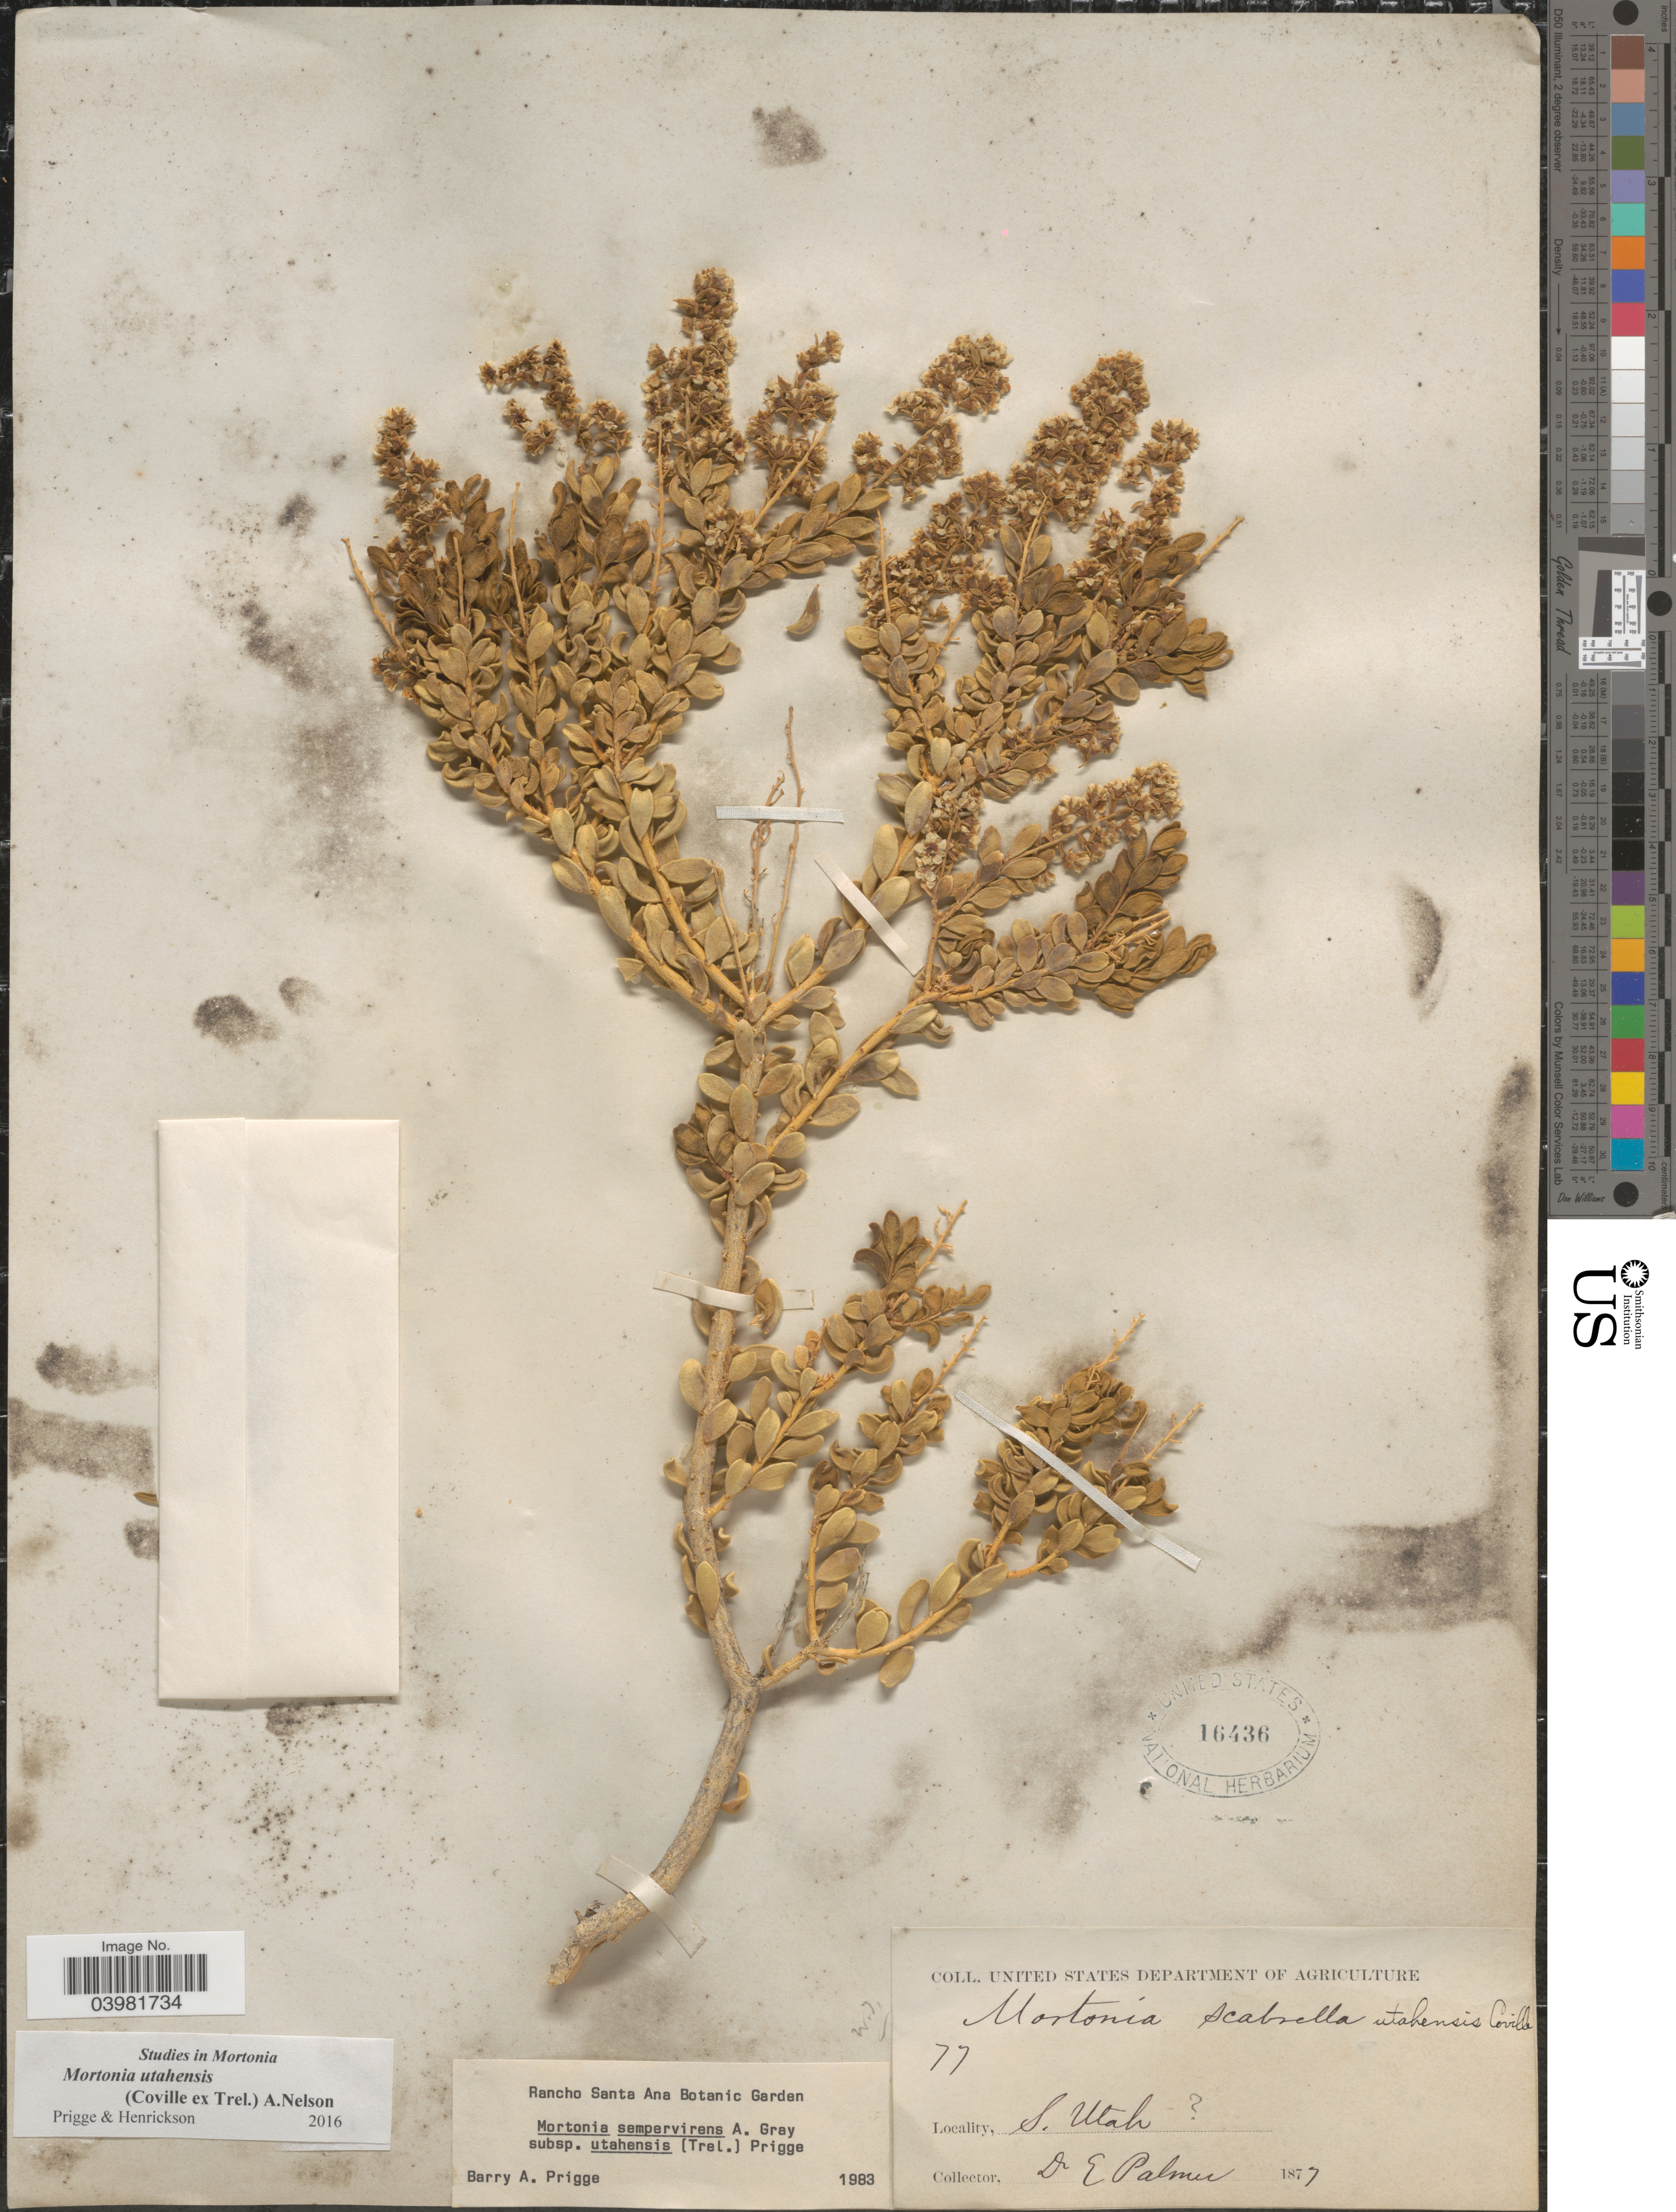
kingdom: Plantae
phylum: Tracheophyta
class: Magnoliopsida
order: Celastrales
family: Celastraceae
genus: Mortonia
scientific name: Mortonia utahensis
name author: (Coville ex Trel.) A. Nelson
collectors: E. Palmer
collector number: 77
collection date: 1877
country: United States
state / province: Utah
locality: S. Utah [unsure placement].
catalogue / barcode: US 16436